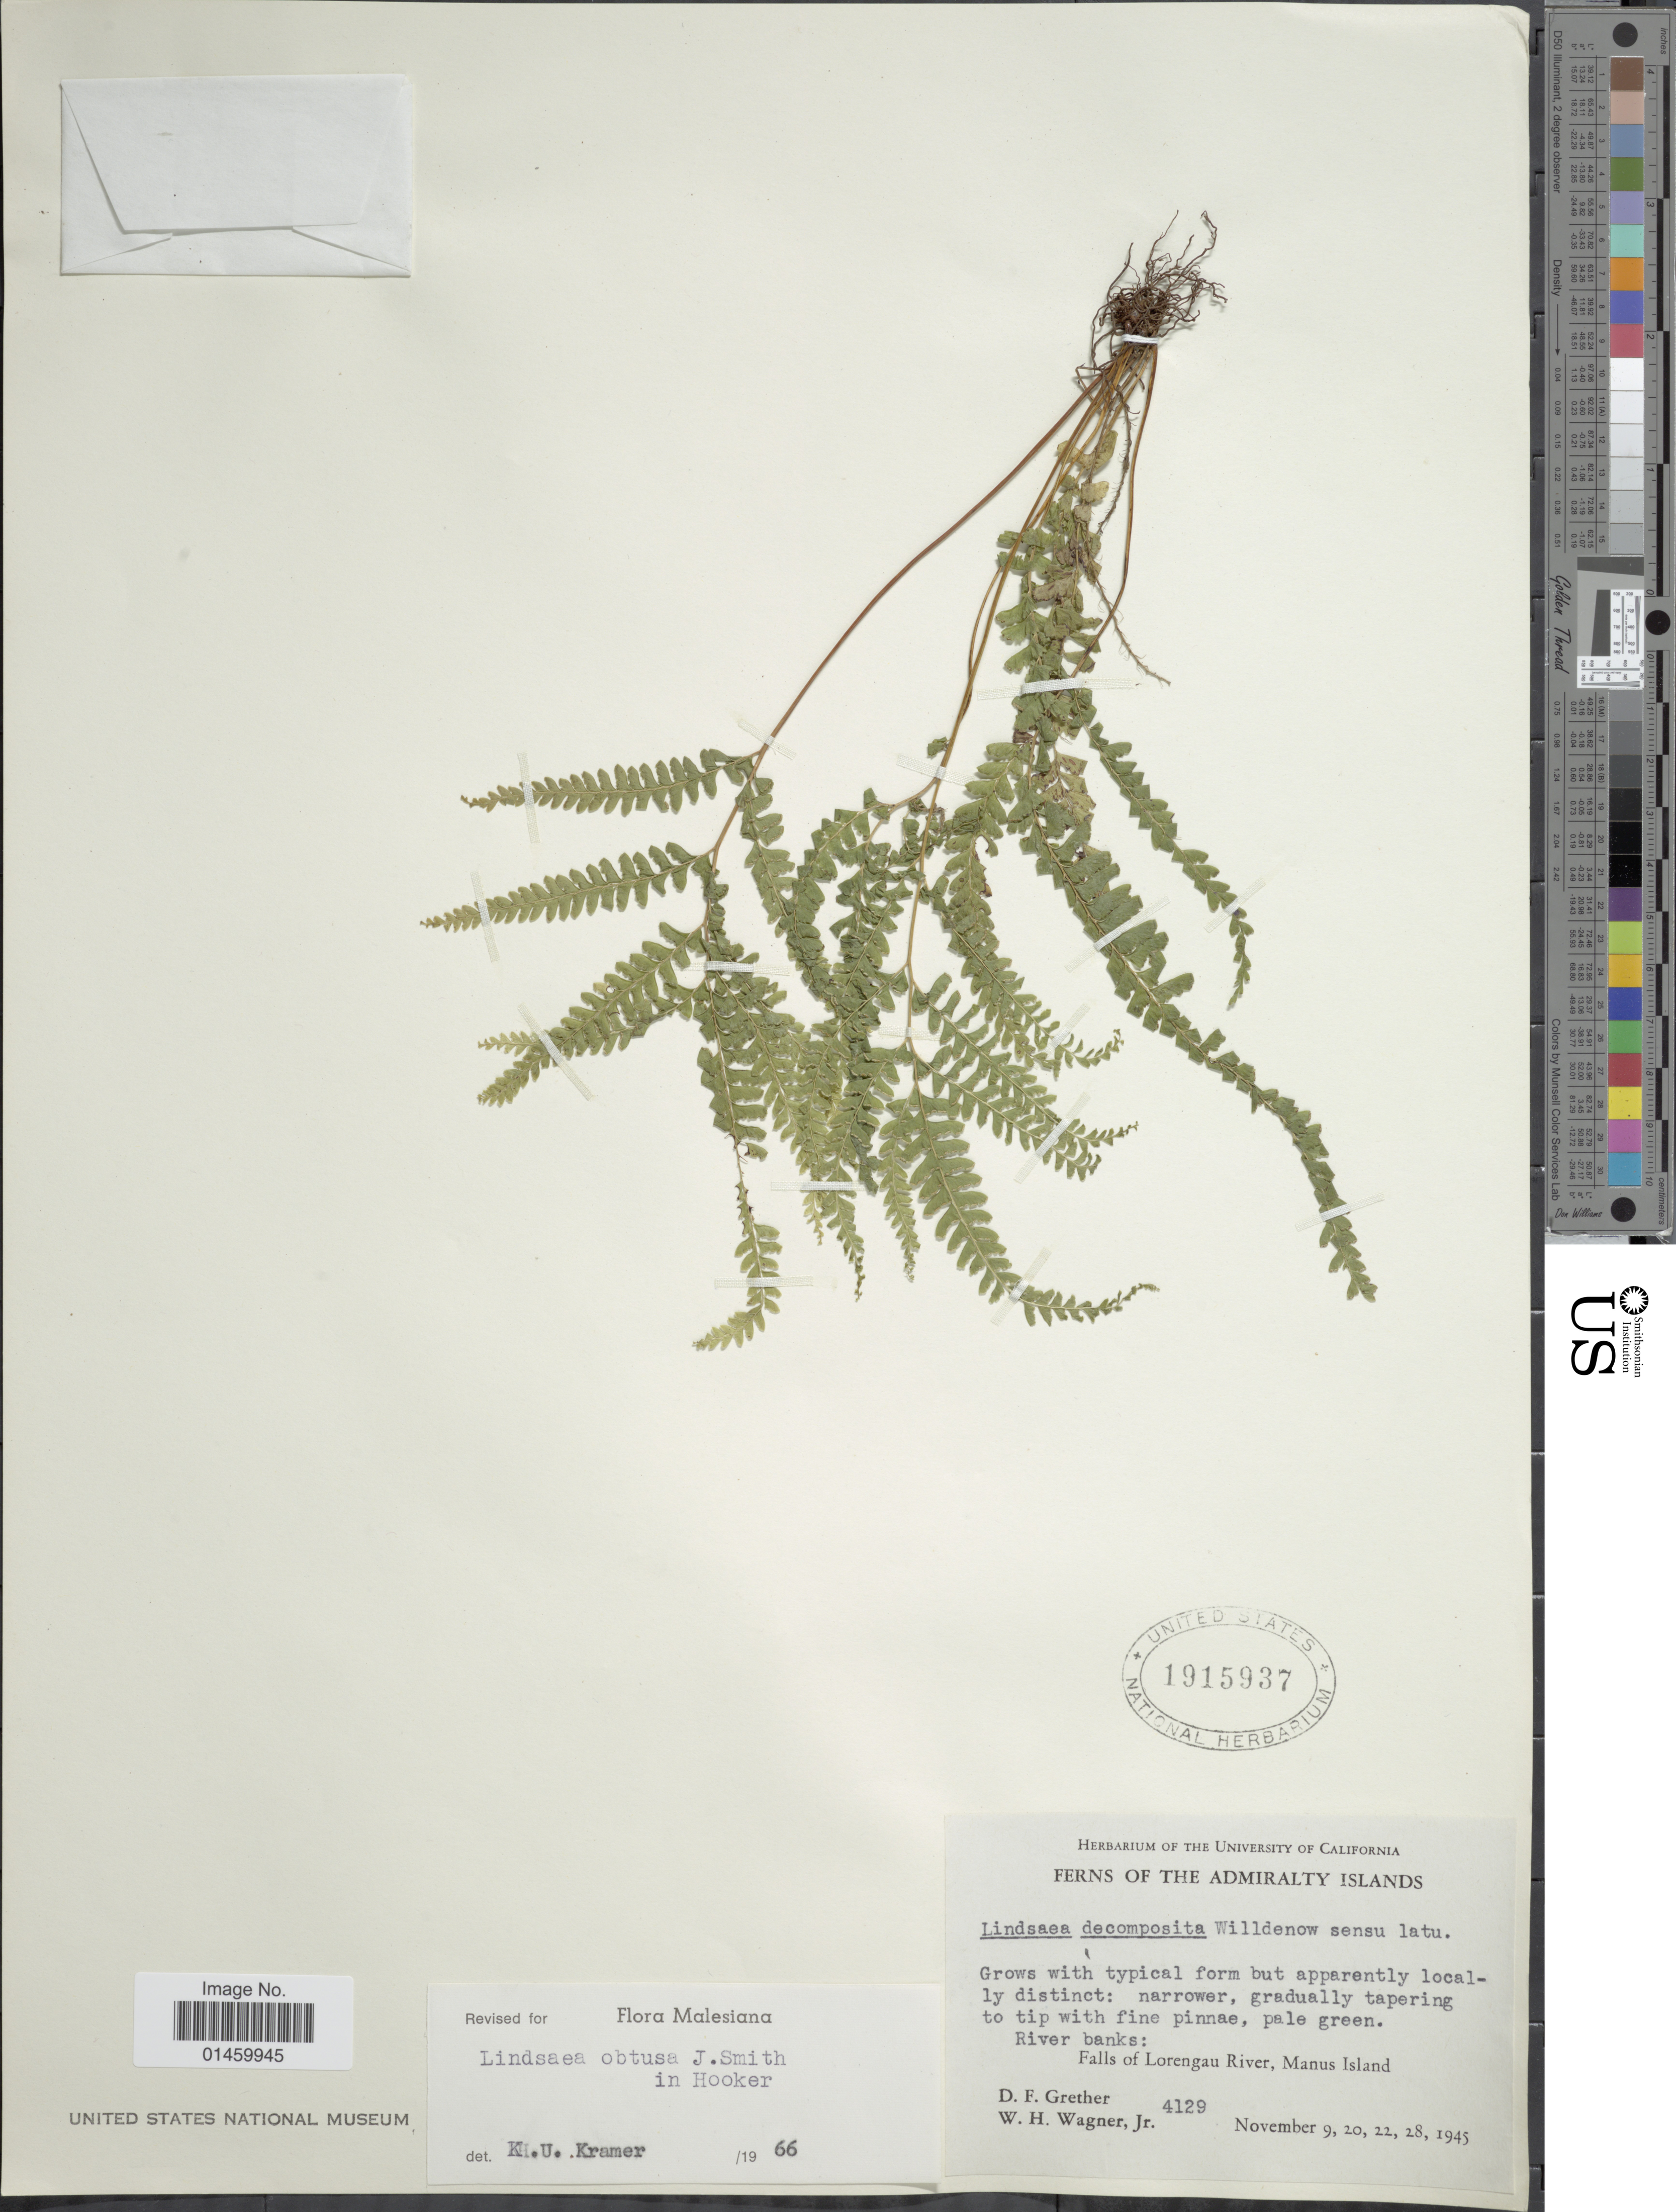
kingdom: Plantae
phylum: Tracheophyta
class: Polypodiopsida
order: Polypodiales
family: Lindsaeaceae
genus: Lindsaea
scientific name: Lindsaea obtusa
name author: J. Sm. ex Hook.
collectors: D. F. Grether & W. H. Wagner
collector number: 4129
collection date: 1945-11-09/1945-11-28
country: Papua New Guinea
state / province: Manus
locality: Ferns of the Admiralty Islands. Falls of Lorengau River, Manus Island.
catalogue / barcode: US 1915937